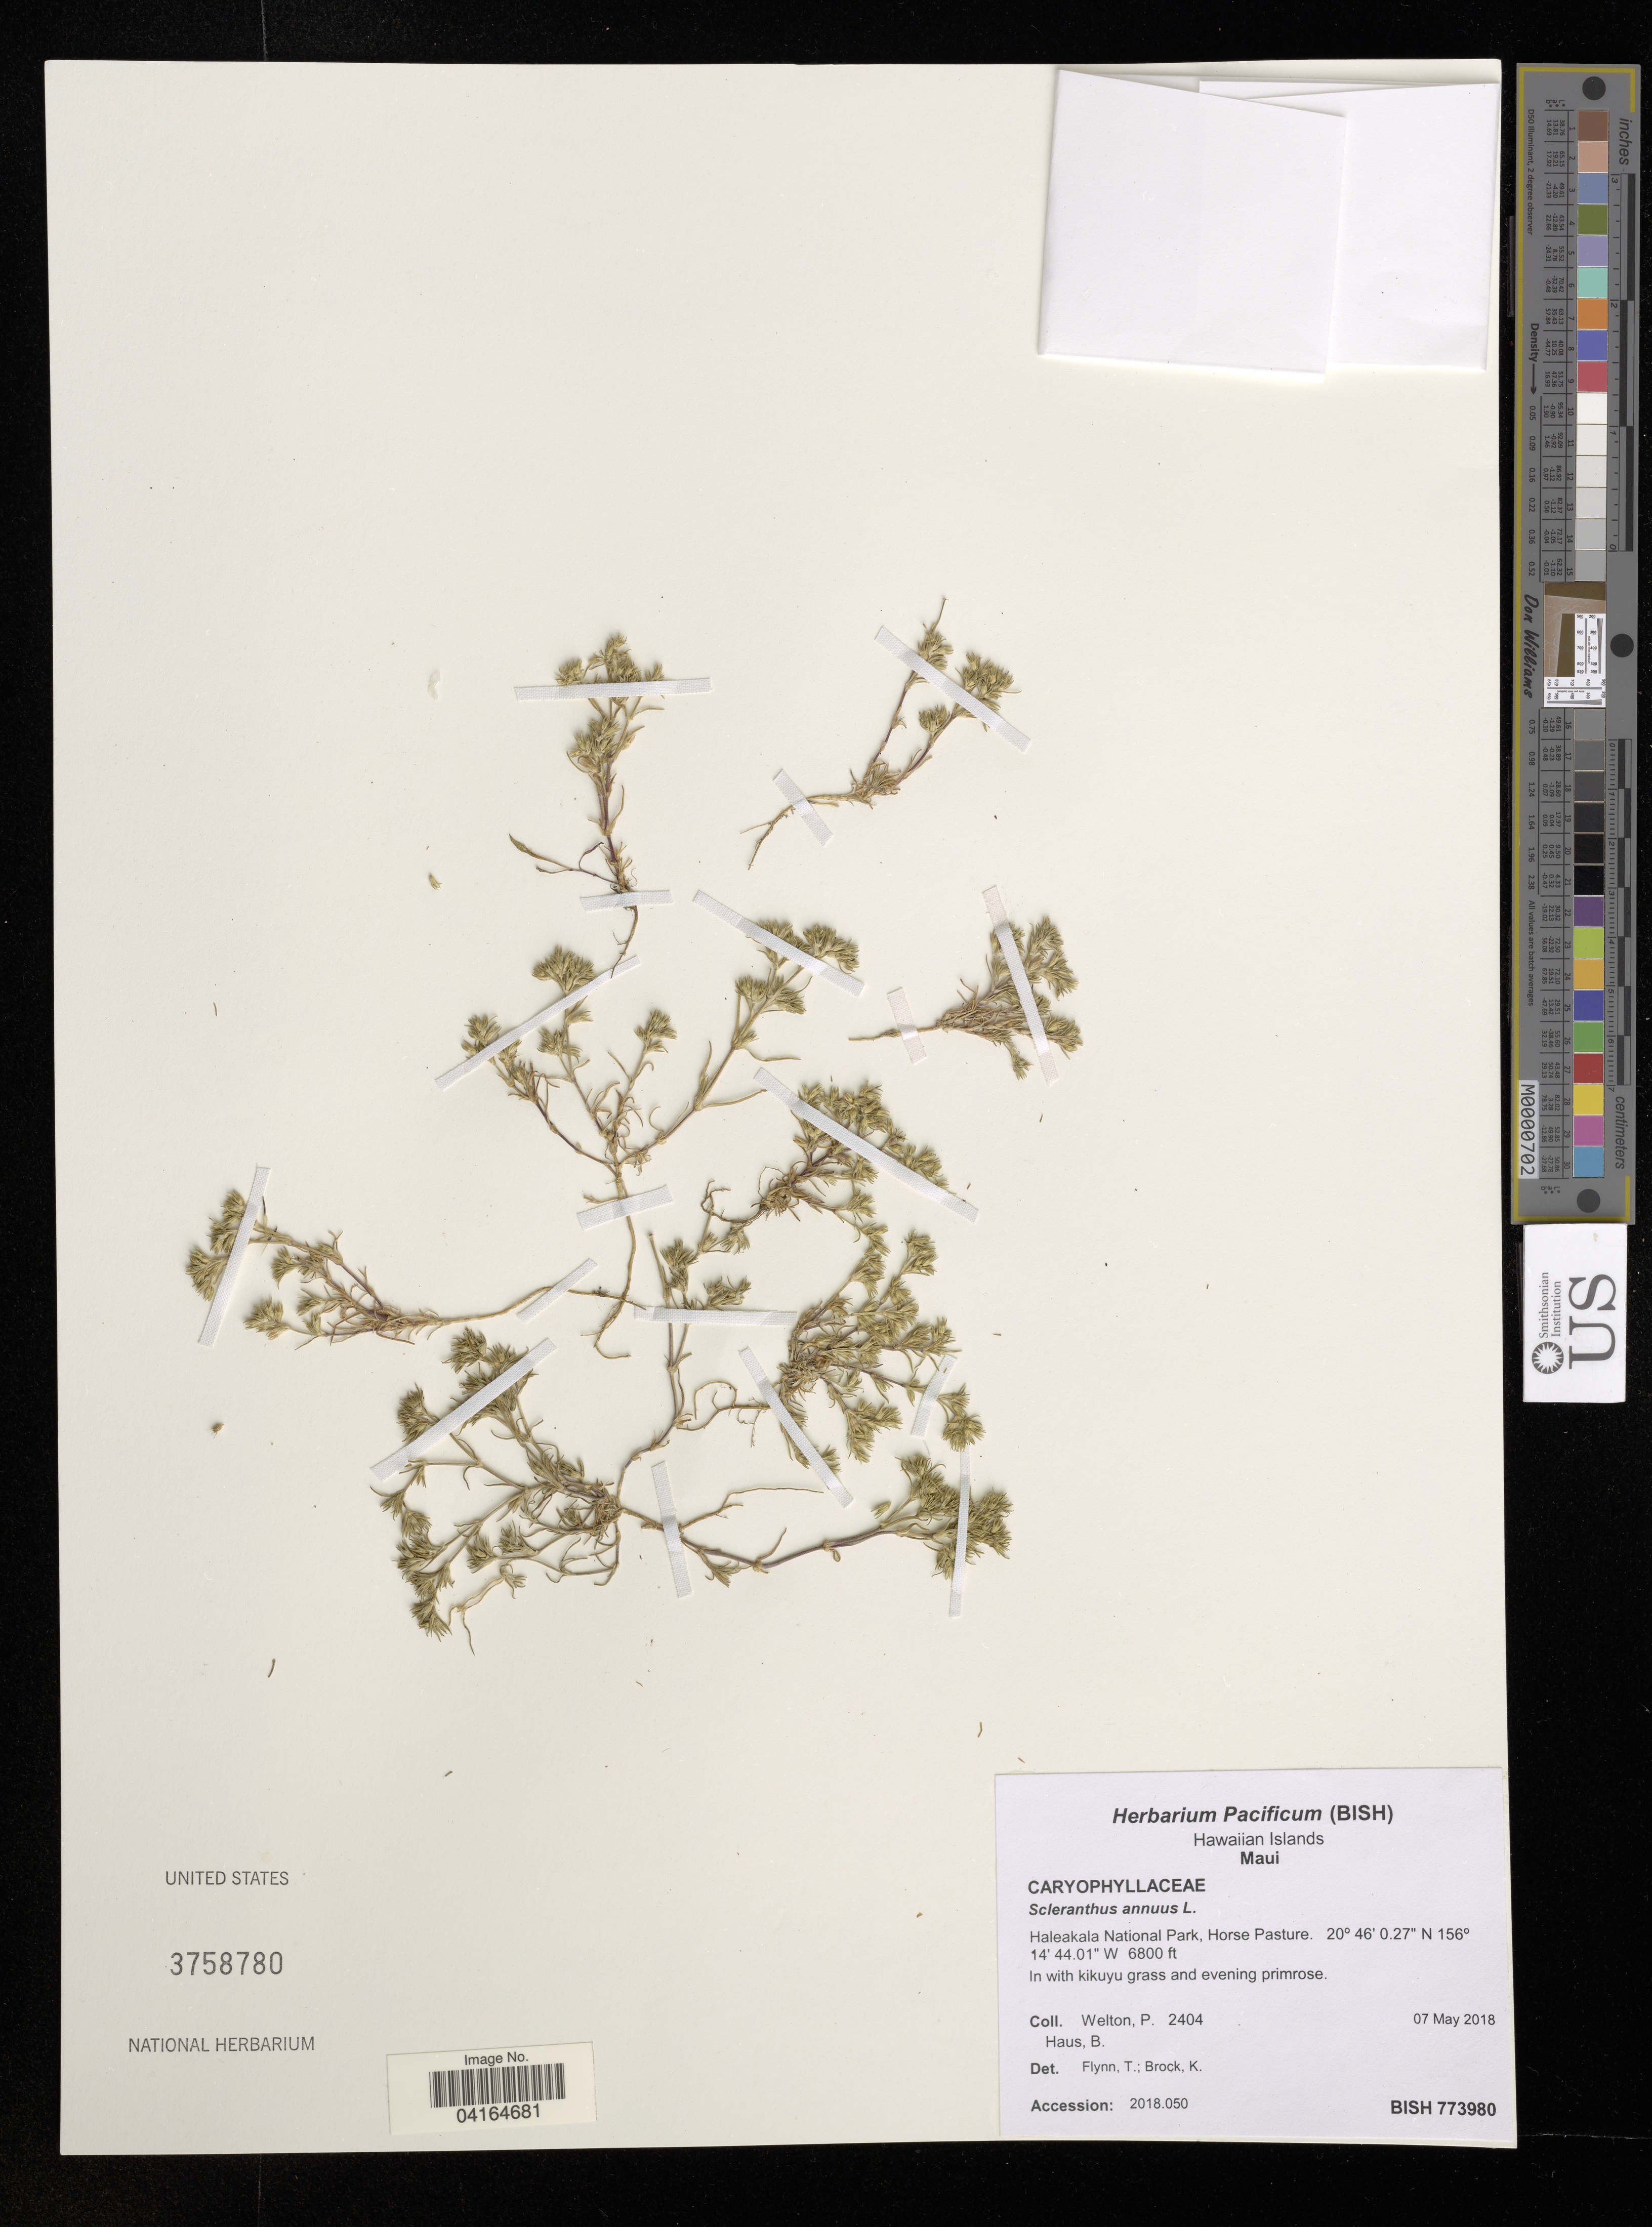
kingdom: Plantae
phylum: Tracheophyta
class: Magnoliopsida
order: Caryophyllales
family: Caryophyllaceae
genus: Scleranthus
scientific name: Scleranthus annuus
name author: L.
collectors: P. Welton & B. Haus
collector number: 2404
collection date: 2018-05-07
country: United States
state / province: Hawaii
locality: Hawaiian Islands. Maui. Haleakala National Park, Horse Pasture.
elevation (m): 2073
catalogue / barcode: US 3758780